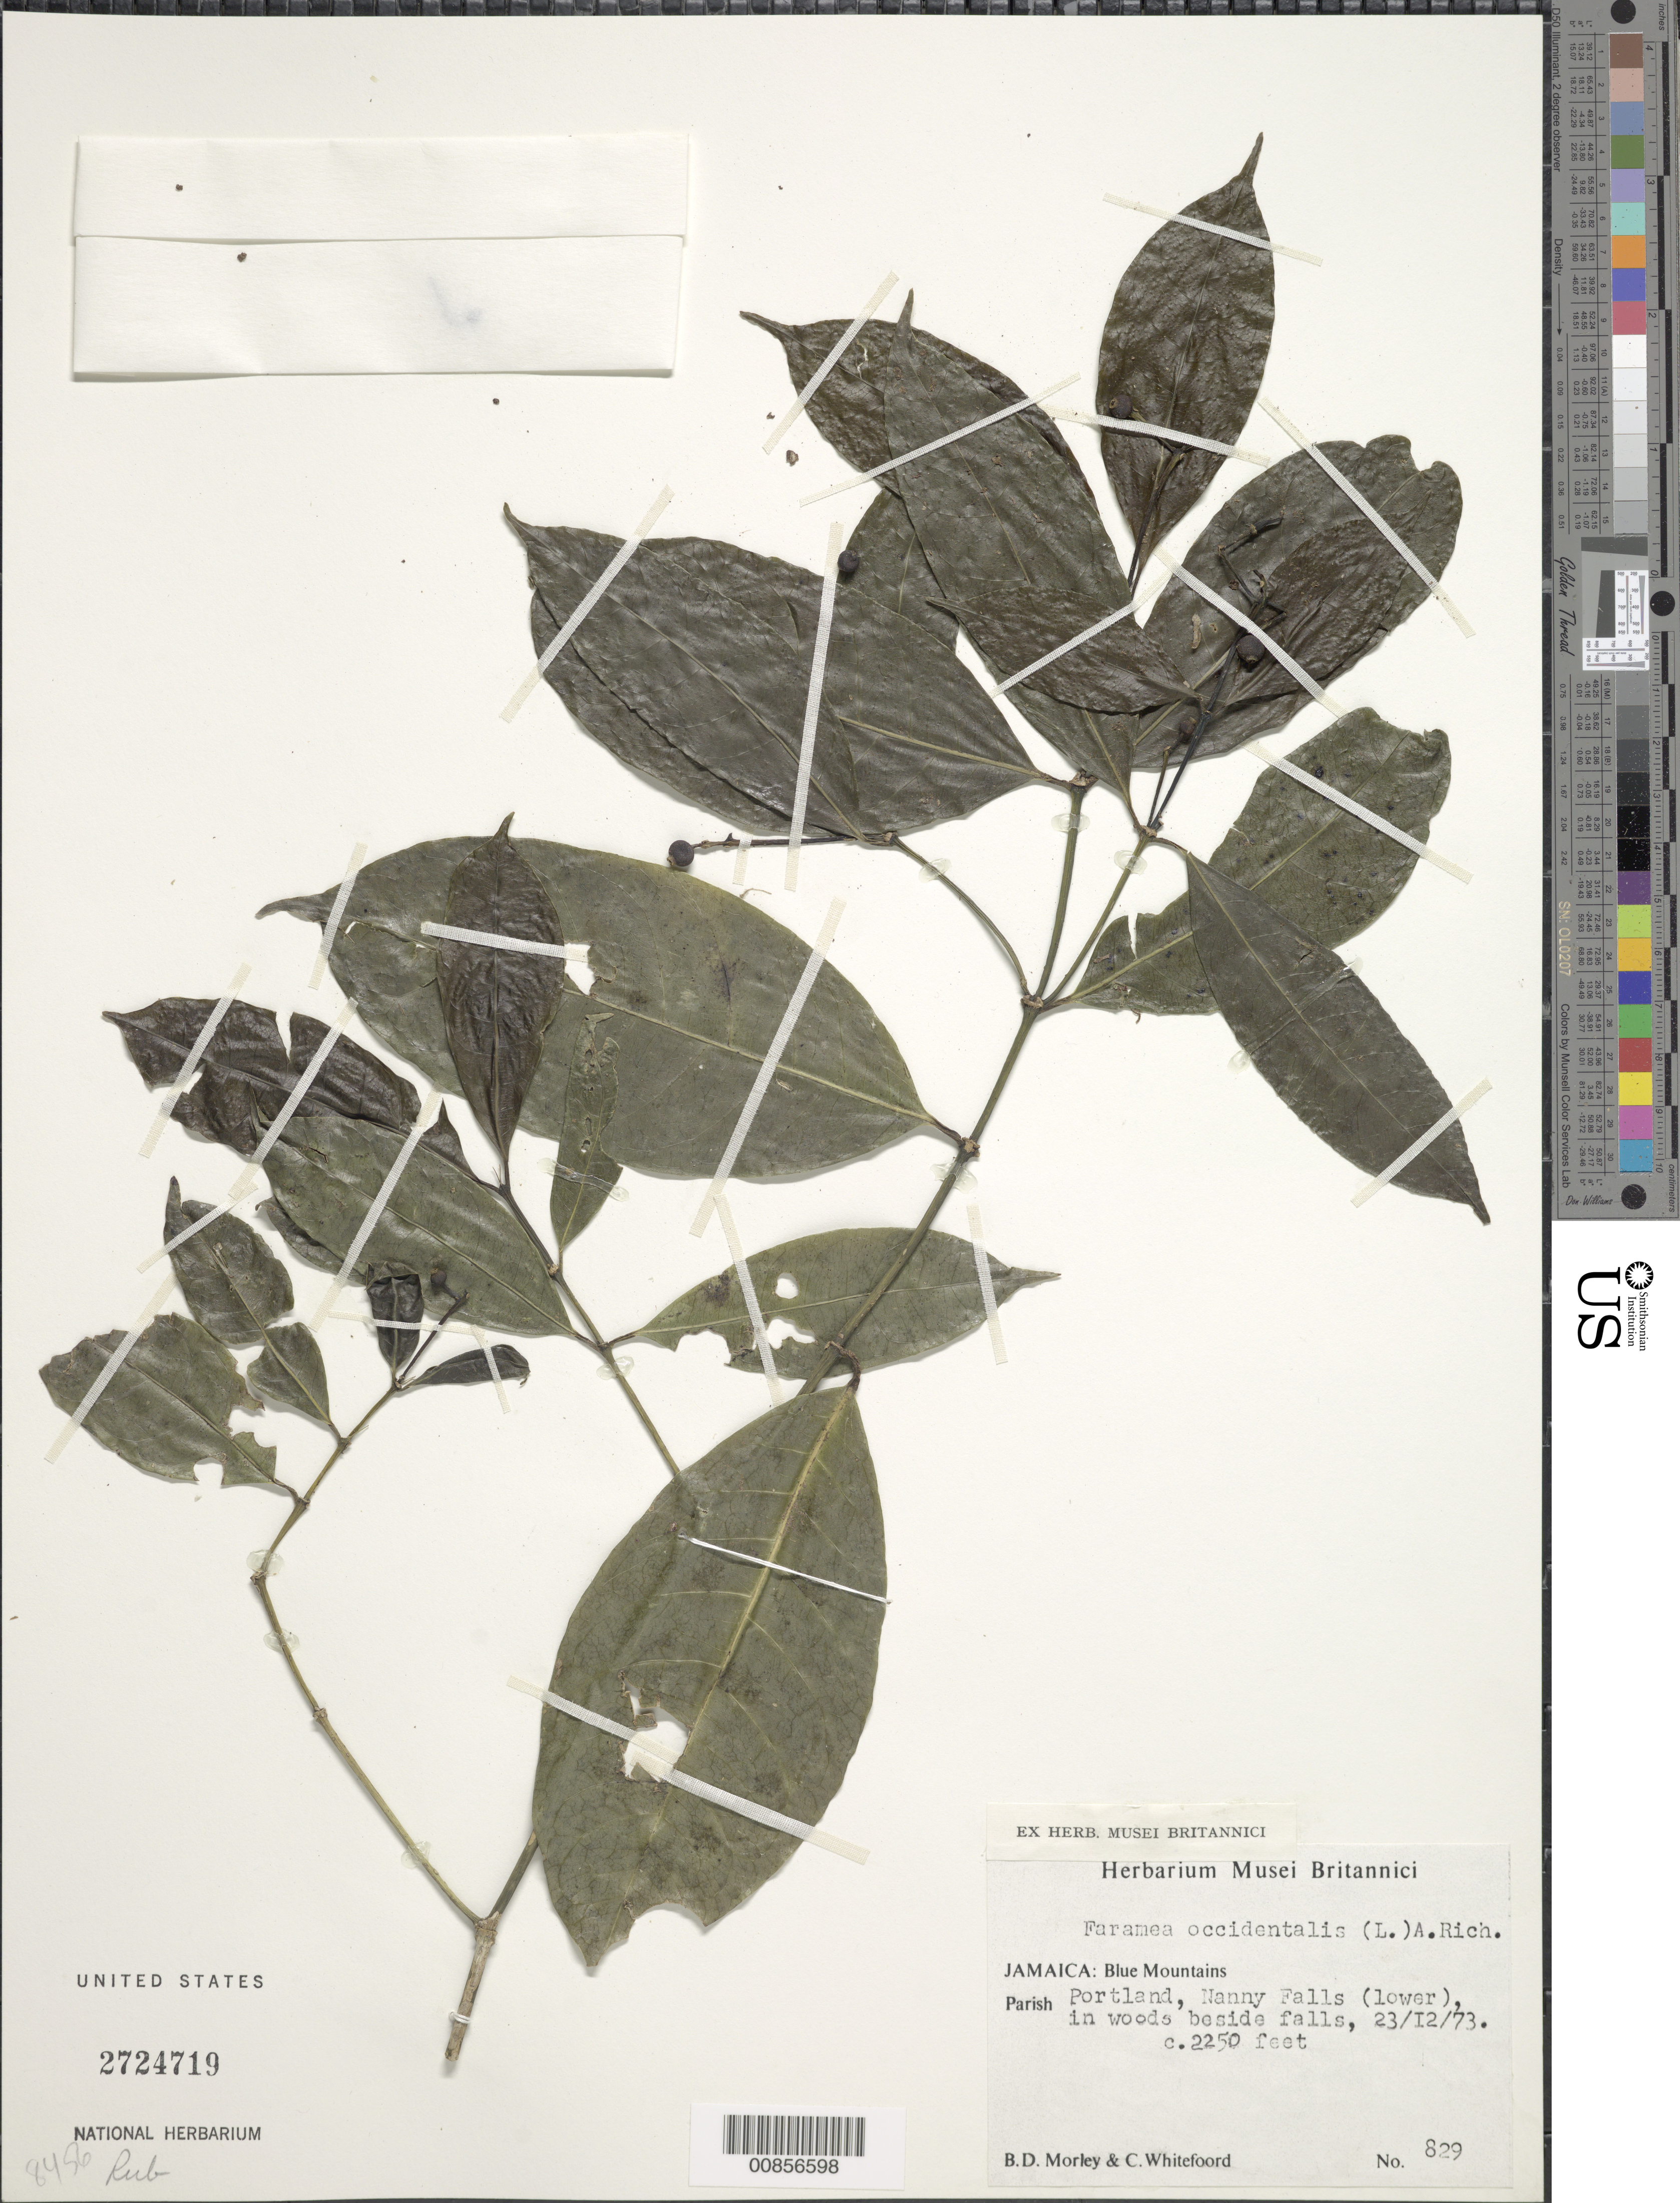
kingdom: Plantae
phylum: Tracheophyta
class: Magnoliopsida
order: Gentianales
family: Rubiaceae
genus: Faramea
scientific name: Faramea occidentalis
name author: (L.) A. Rich.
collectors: B. D. Morley & C. Whitefoord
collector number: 829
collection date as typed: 23 Dec 1973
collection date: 1973-12-23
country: Jamaica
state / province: Portland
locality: Blue Mountains, Nanny Falls (lower)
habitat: In woods beside falls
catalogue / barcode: US 2724719